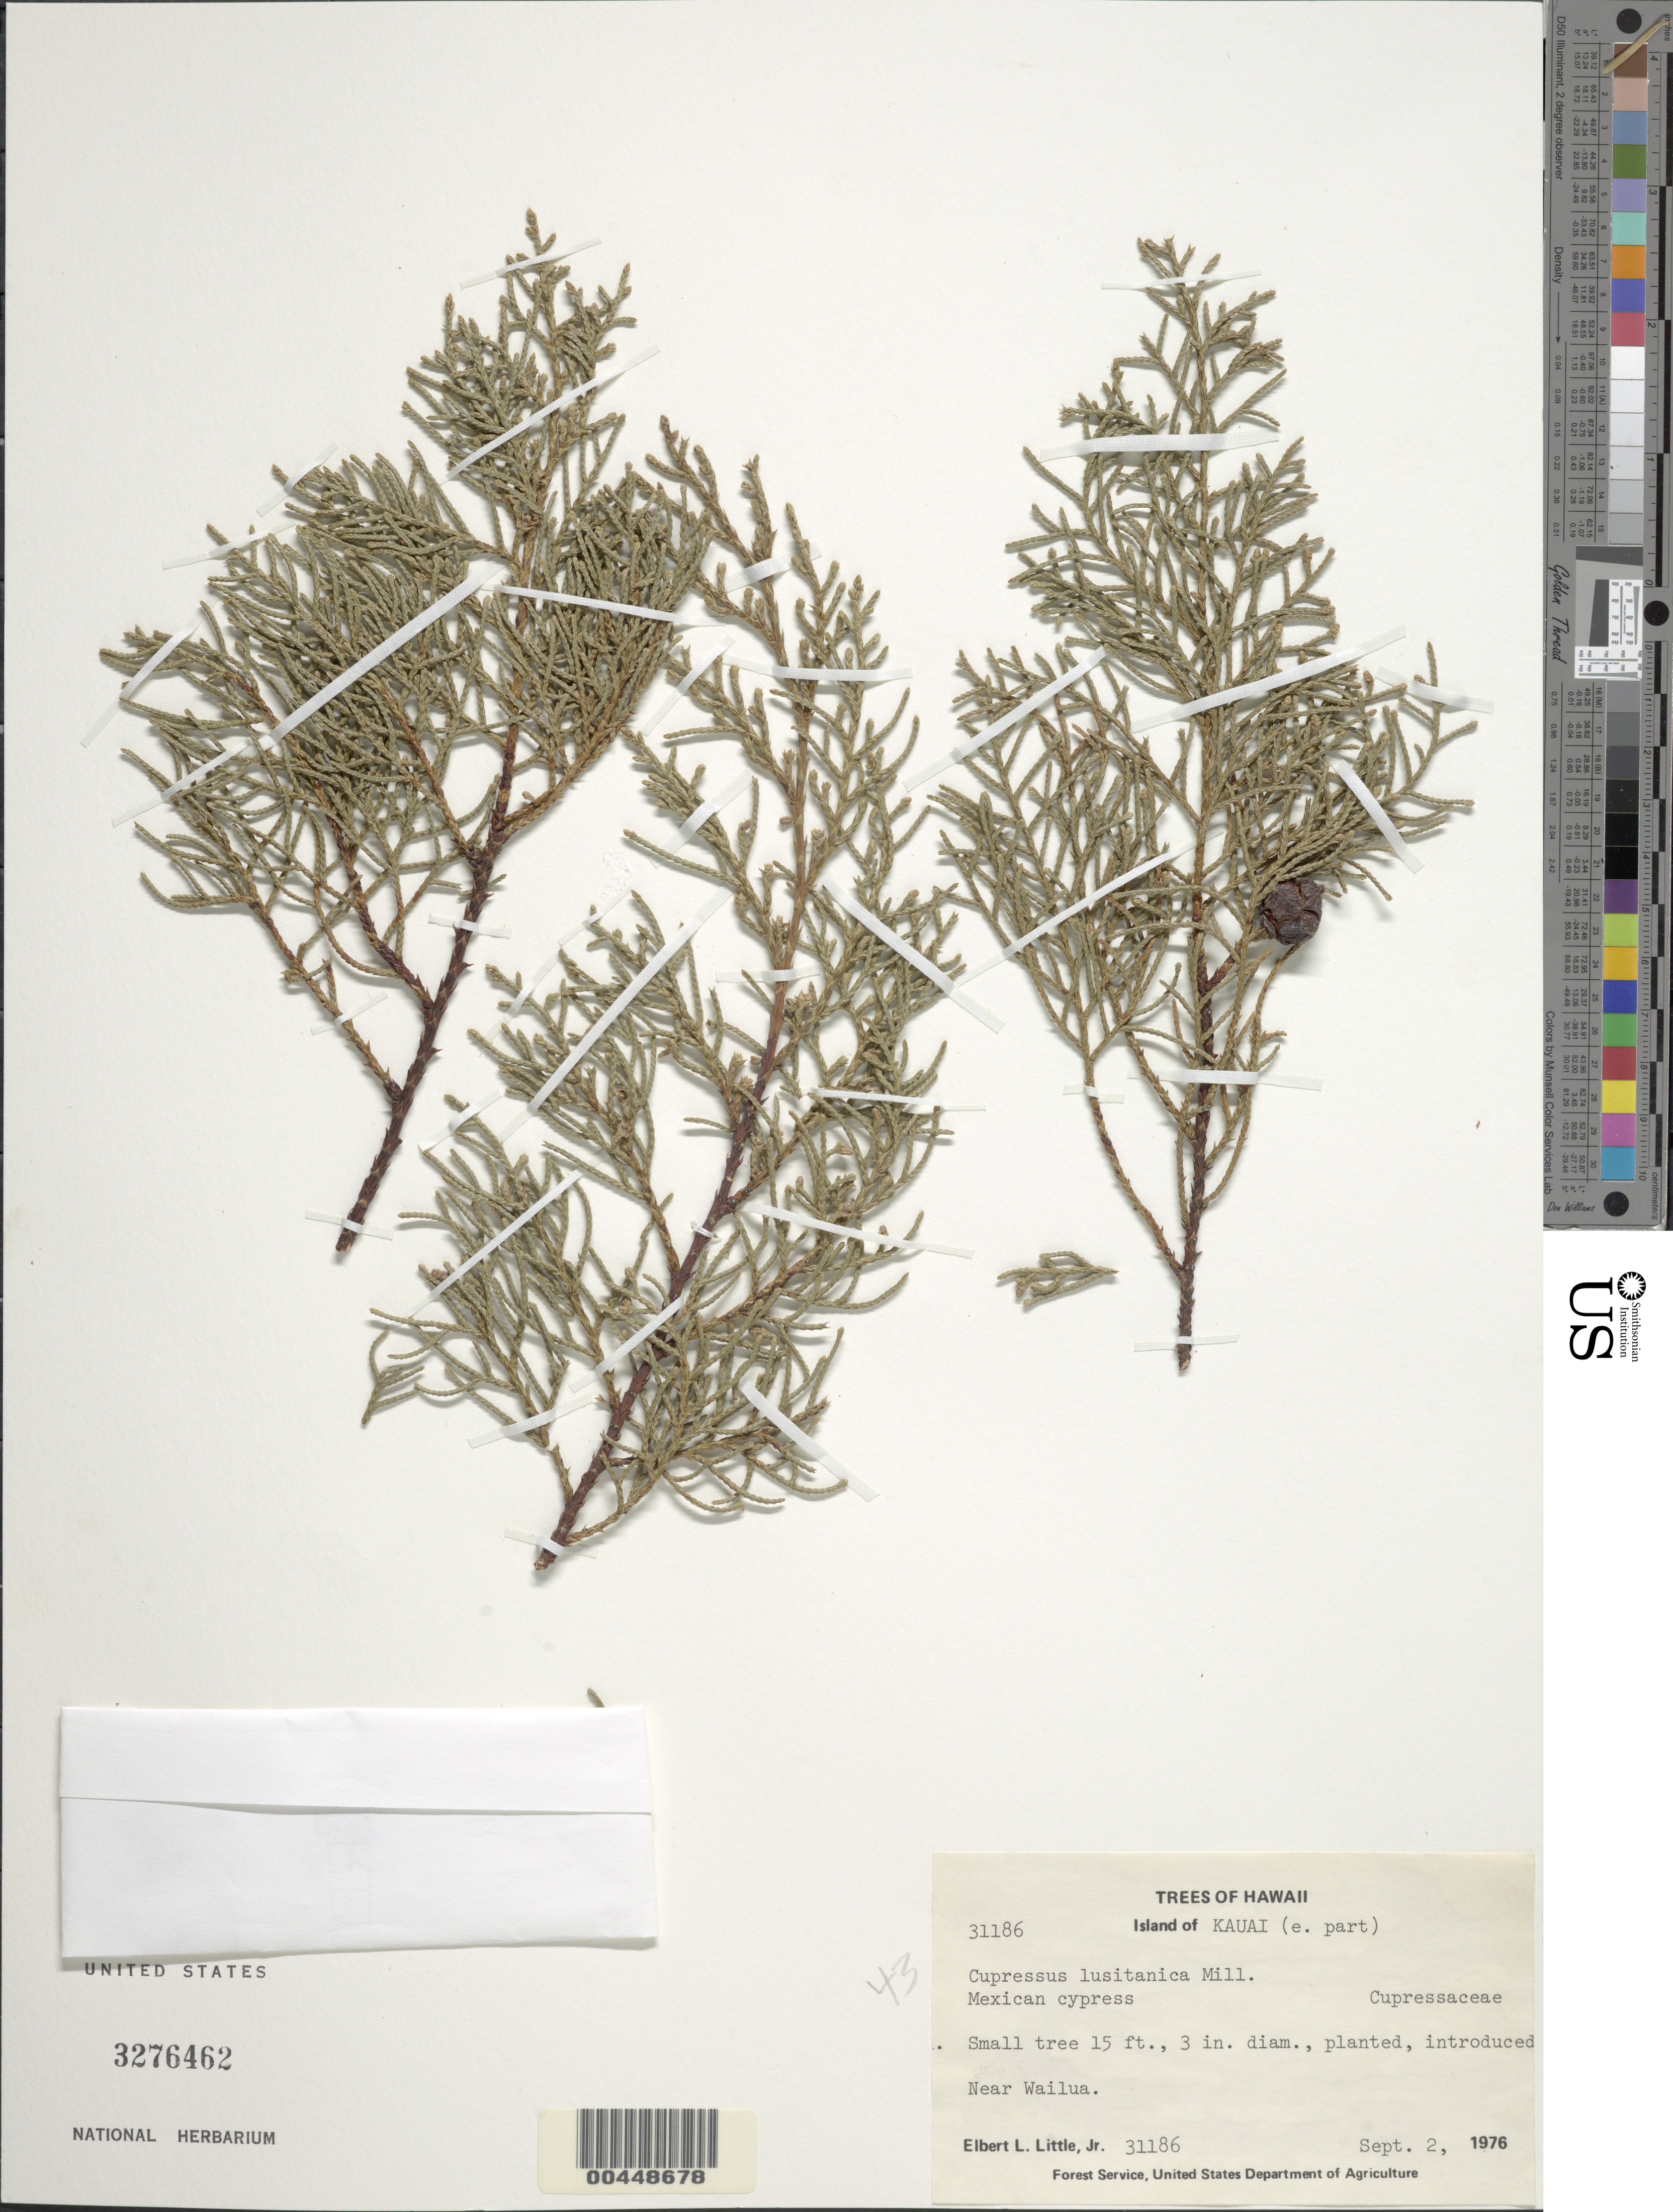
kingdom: Plantae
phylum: Tracheophyta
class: Pinopsida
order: Pinales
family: Cupressaceae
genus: Hesperocyparis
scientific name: Hesperocyparis lusitanica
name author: (Miller) Bartel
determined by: (US) Smithsonian Institution - National Museum of Natural History - Department of Botany (UNITED STATES)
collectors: E. L. Little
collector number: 31186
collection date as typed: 2 Sep 1976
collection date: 1976-09-02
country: United States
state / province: Hawaii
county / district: Kauai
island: Kaua'i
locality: E part of Kauai; near Wailua.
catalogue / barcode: US 3276462